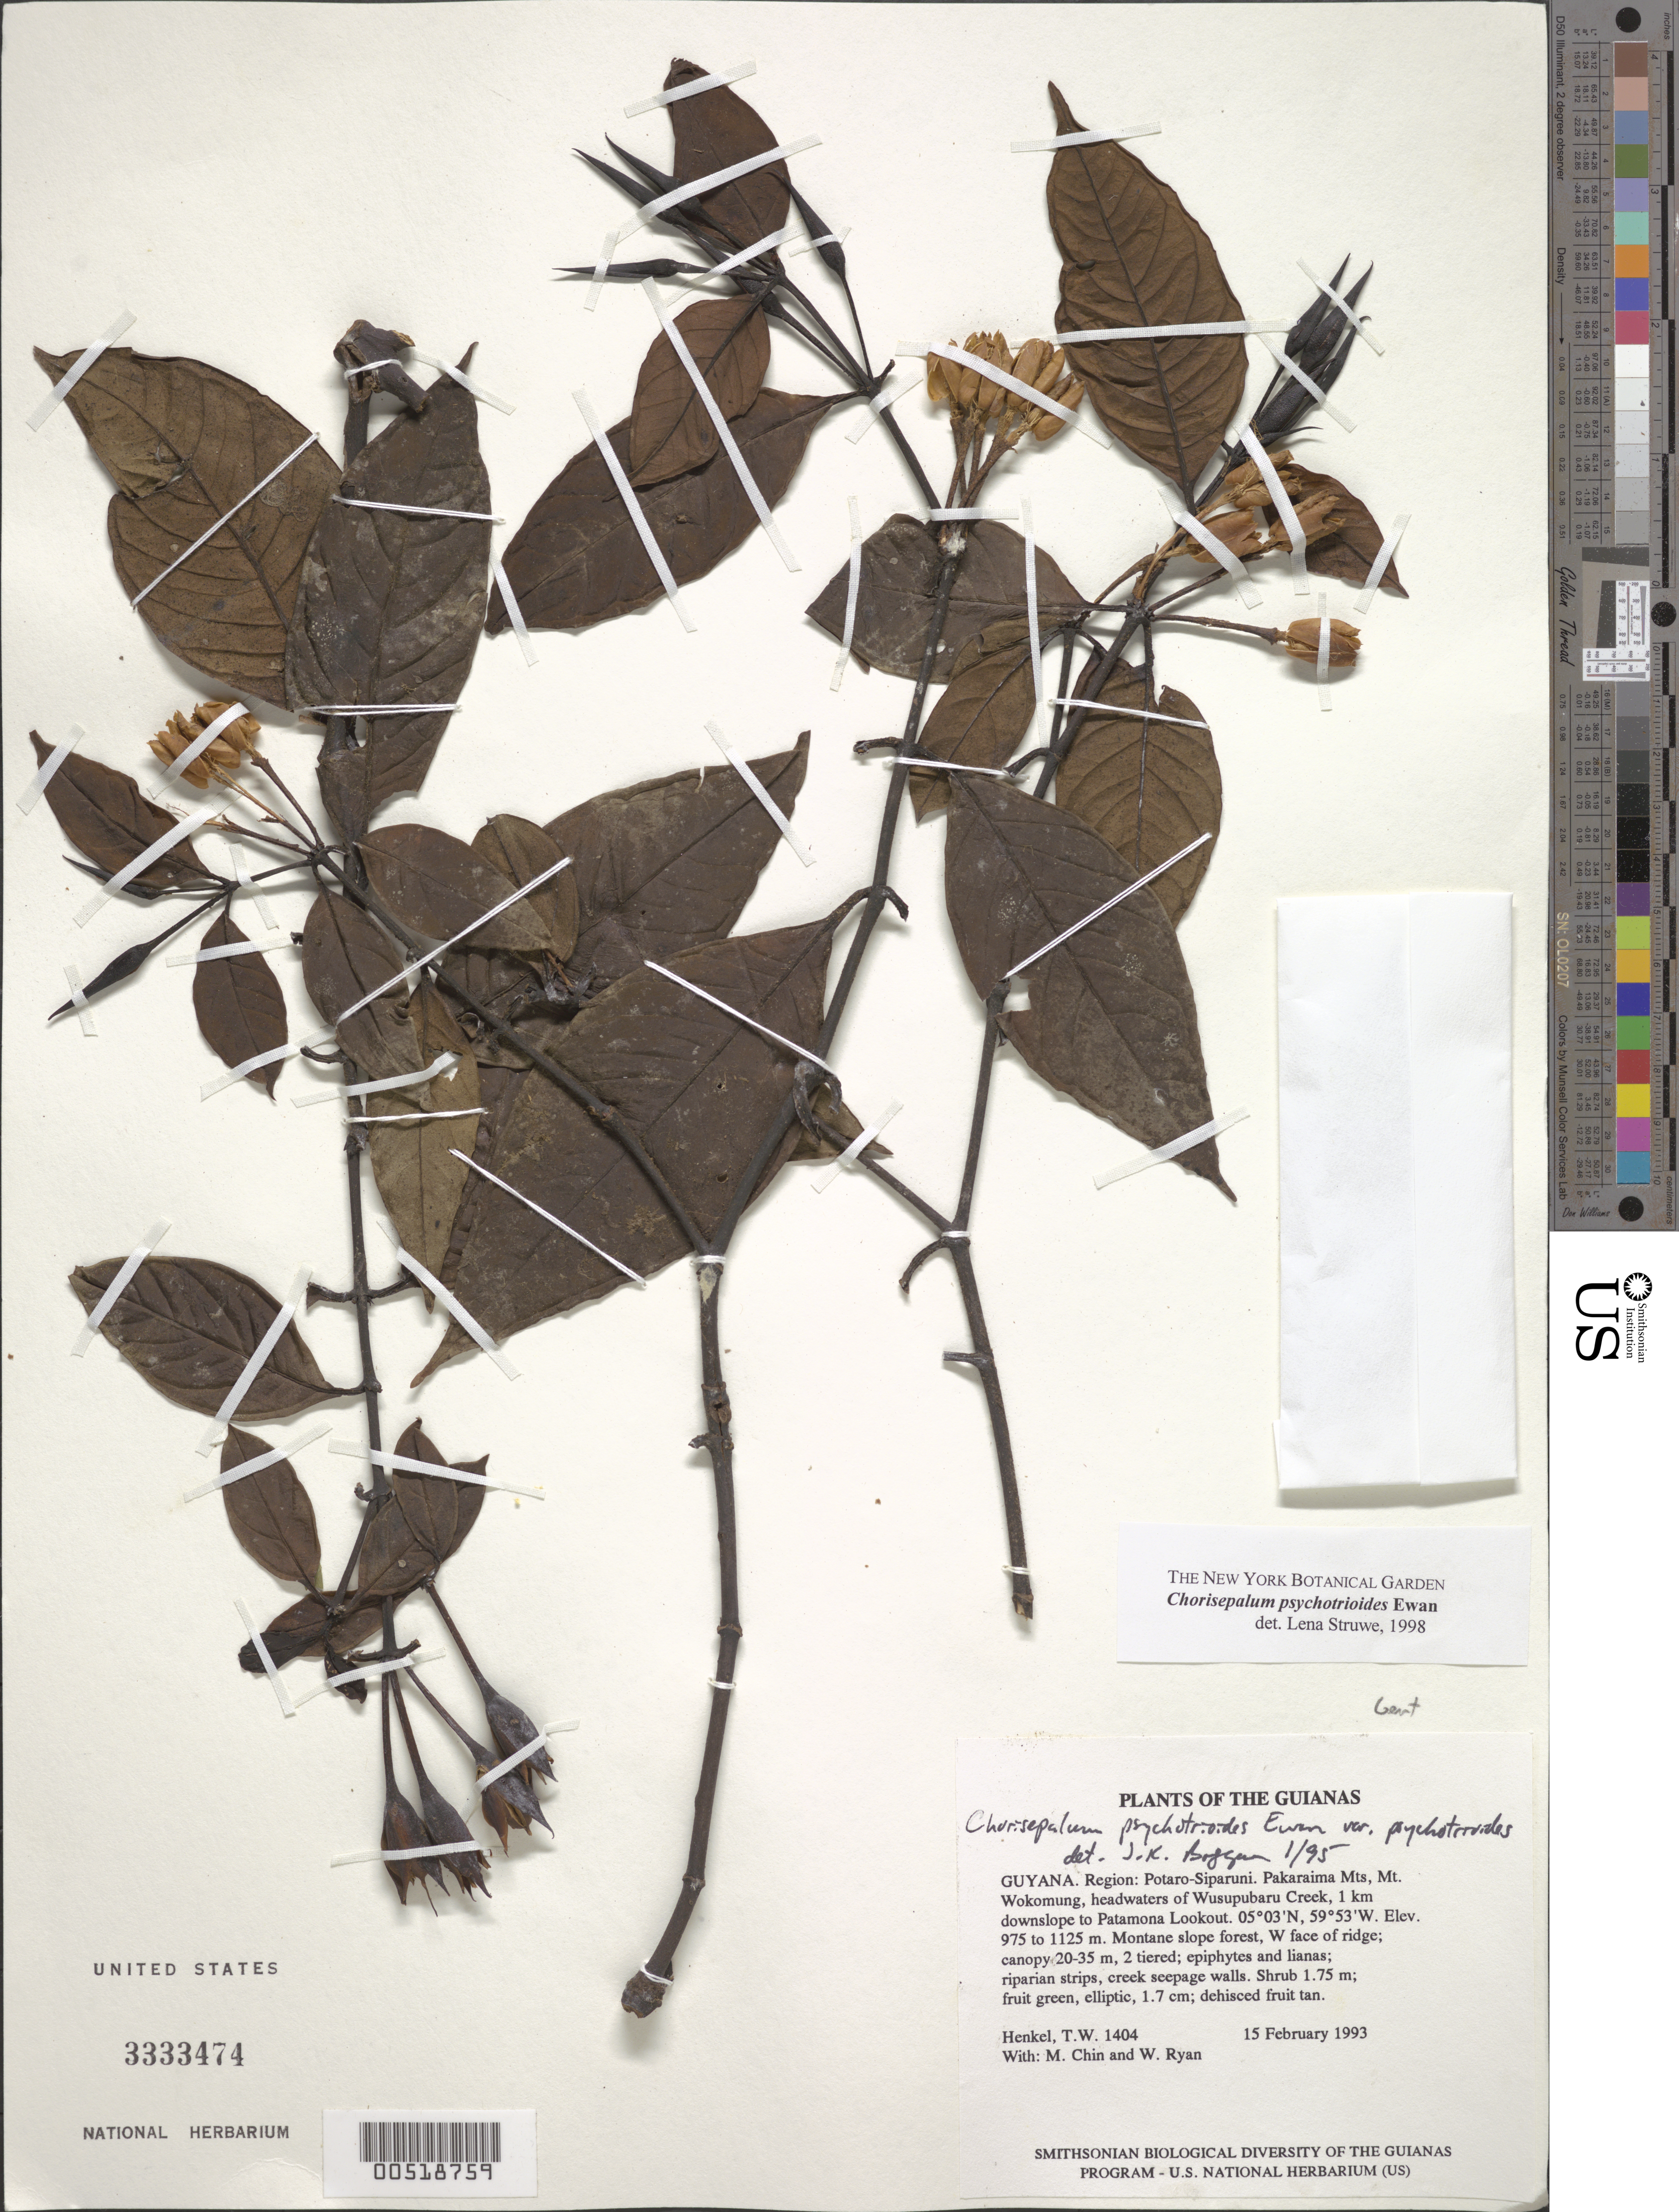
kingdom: Plantae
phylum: Tracheophyta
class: Magnoliopsida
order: Gentianales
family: Gentianaceae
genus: Chorisepalum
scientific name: Chorisepalum psychotrioides var. psychotrioides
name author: Ewan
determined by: Boggan, J. K., (US), NMNH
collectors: T. Henkel, M. Chin & W. Ryan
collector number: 1404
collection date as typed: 15 February 1993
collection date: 1993-02-15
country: Guyana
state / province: Potaro-Siparuni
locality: Pakaraima Mts, Mt. Wokomung, headwaters of Wusupubaru Creek, 1 km downslope to Patamona Lookout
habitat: Montane slope forest, W face of ridge; canopy 20-35 m, 2 tiered; epiphytes and lianas; riparian strips, creek seepage walls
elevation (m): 975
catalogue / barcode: US 3333474